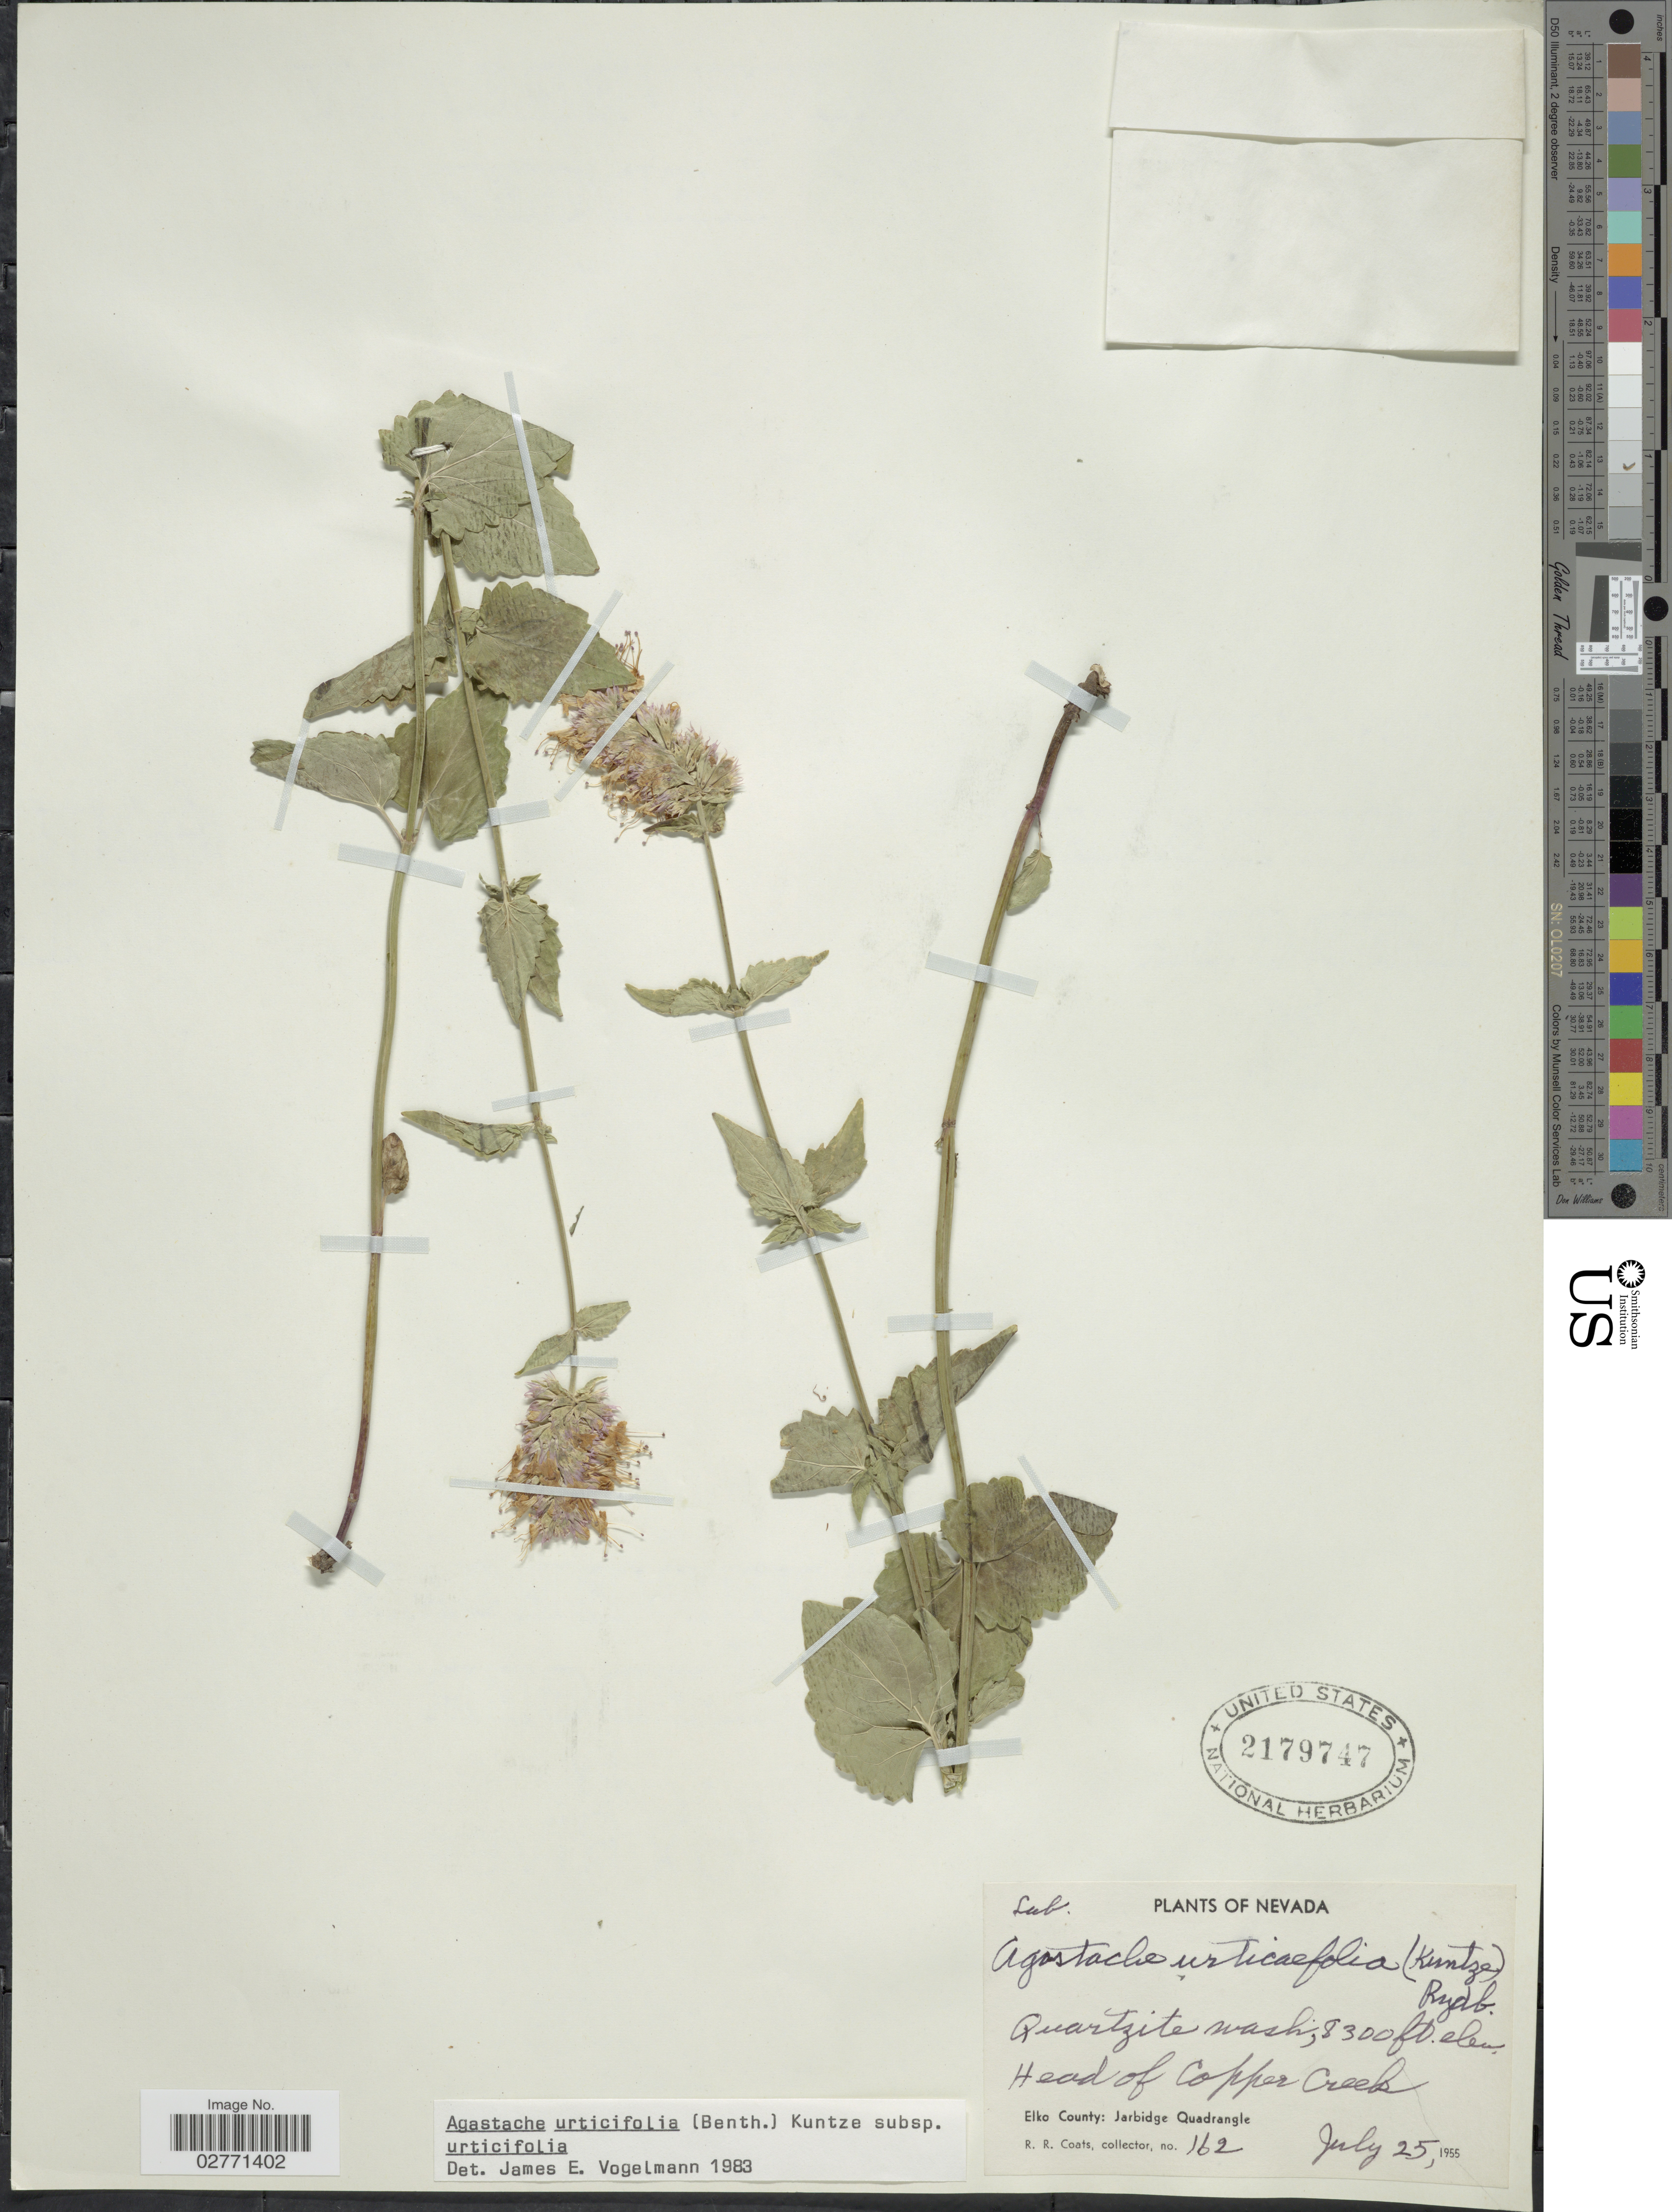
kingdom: Plantae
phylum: Tracheophyta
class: Magnoliopsida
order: Lamiales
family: Lamiaceae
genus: Agastache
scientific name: Agastache urticifolia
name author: (Benth.) Kuntze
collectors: R. Coats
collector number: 162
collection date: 1955-07-25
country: United States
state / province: Nevada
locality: Quartzite wash. Head of Copper Creek. Elko County: Jarbidge Quadrangle.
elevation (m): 2530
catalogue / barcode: US 2179747